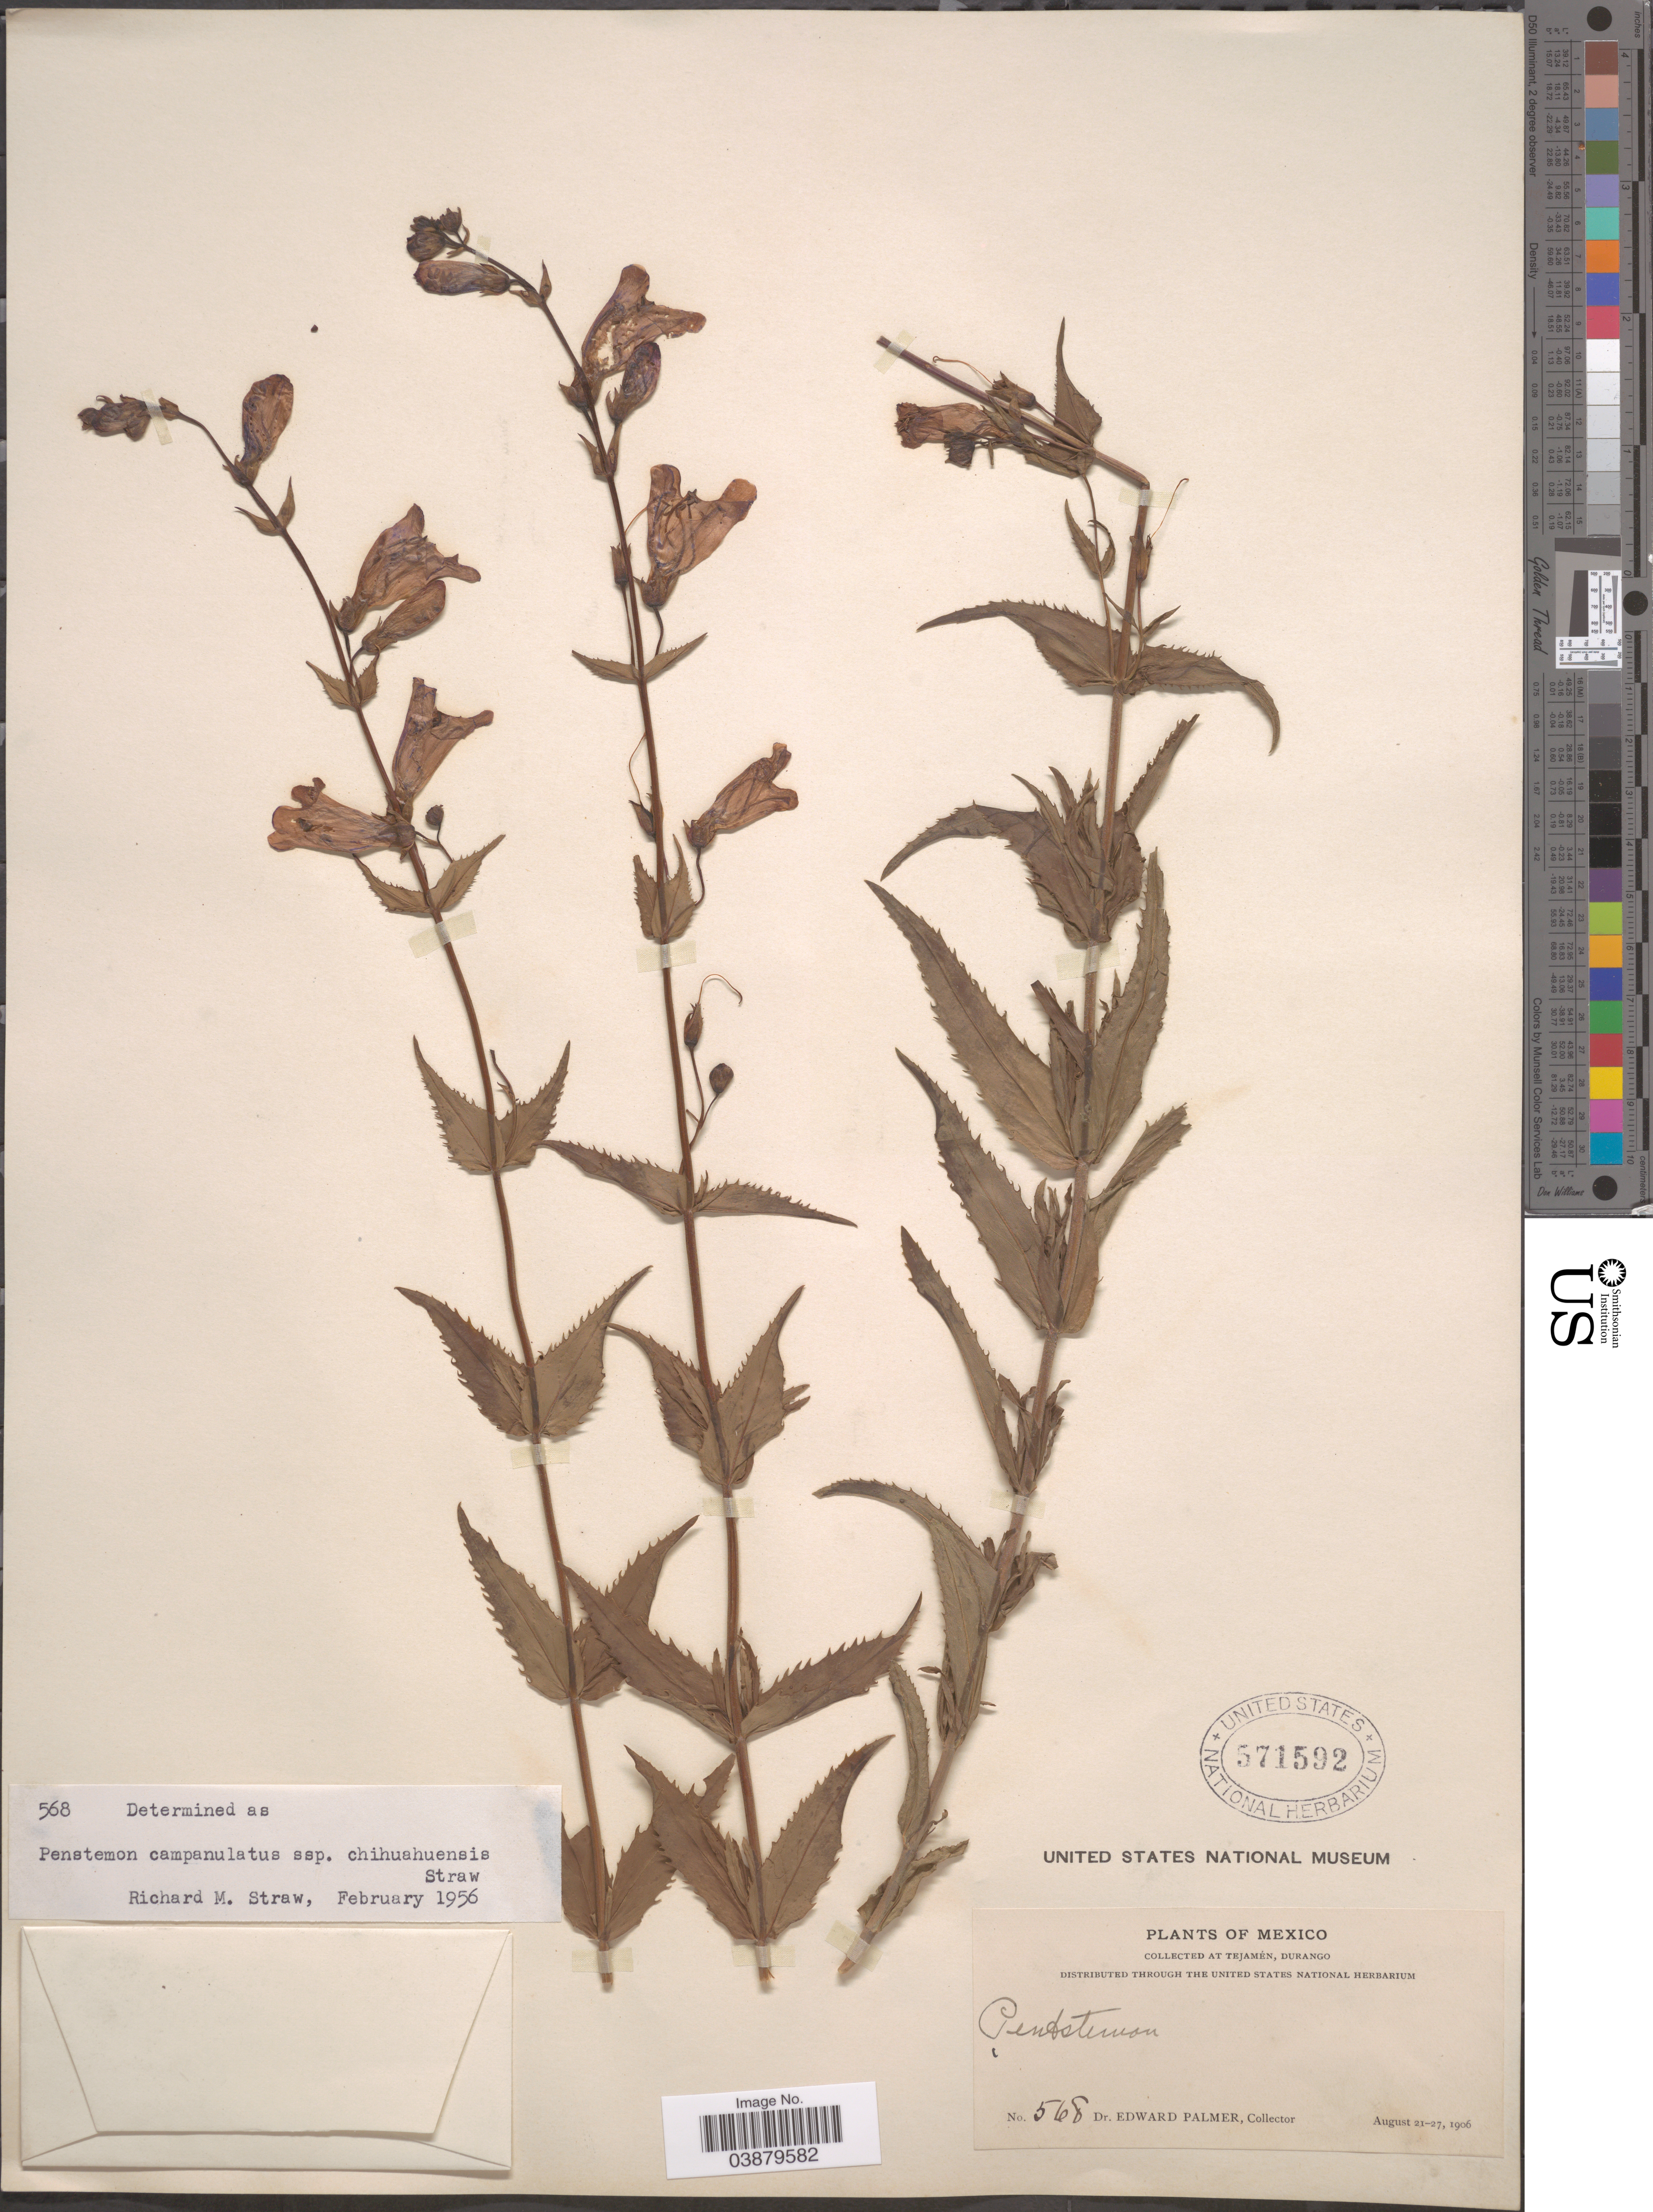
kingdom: Plantae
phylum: Tracheophyta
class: Magnoliopsida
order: Lamiales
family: Plantaginaceae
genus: Penstemon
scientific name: Penstemon campanulatus subsp. chihuahuensis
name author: Straw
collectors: E. Palmer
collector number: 568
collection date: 1906-08-21/1906-08-27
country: Mexico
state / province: Durango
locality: At Tejamén.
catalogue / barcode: US 571592